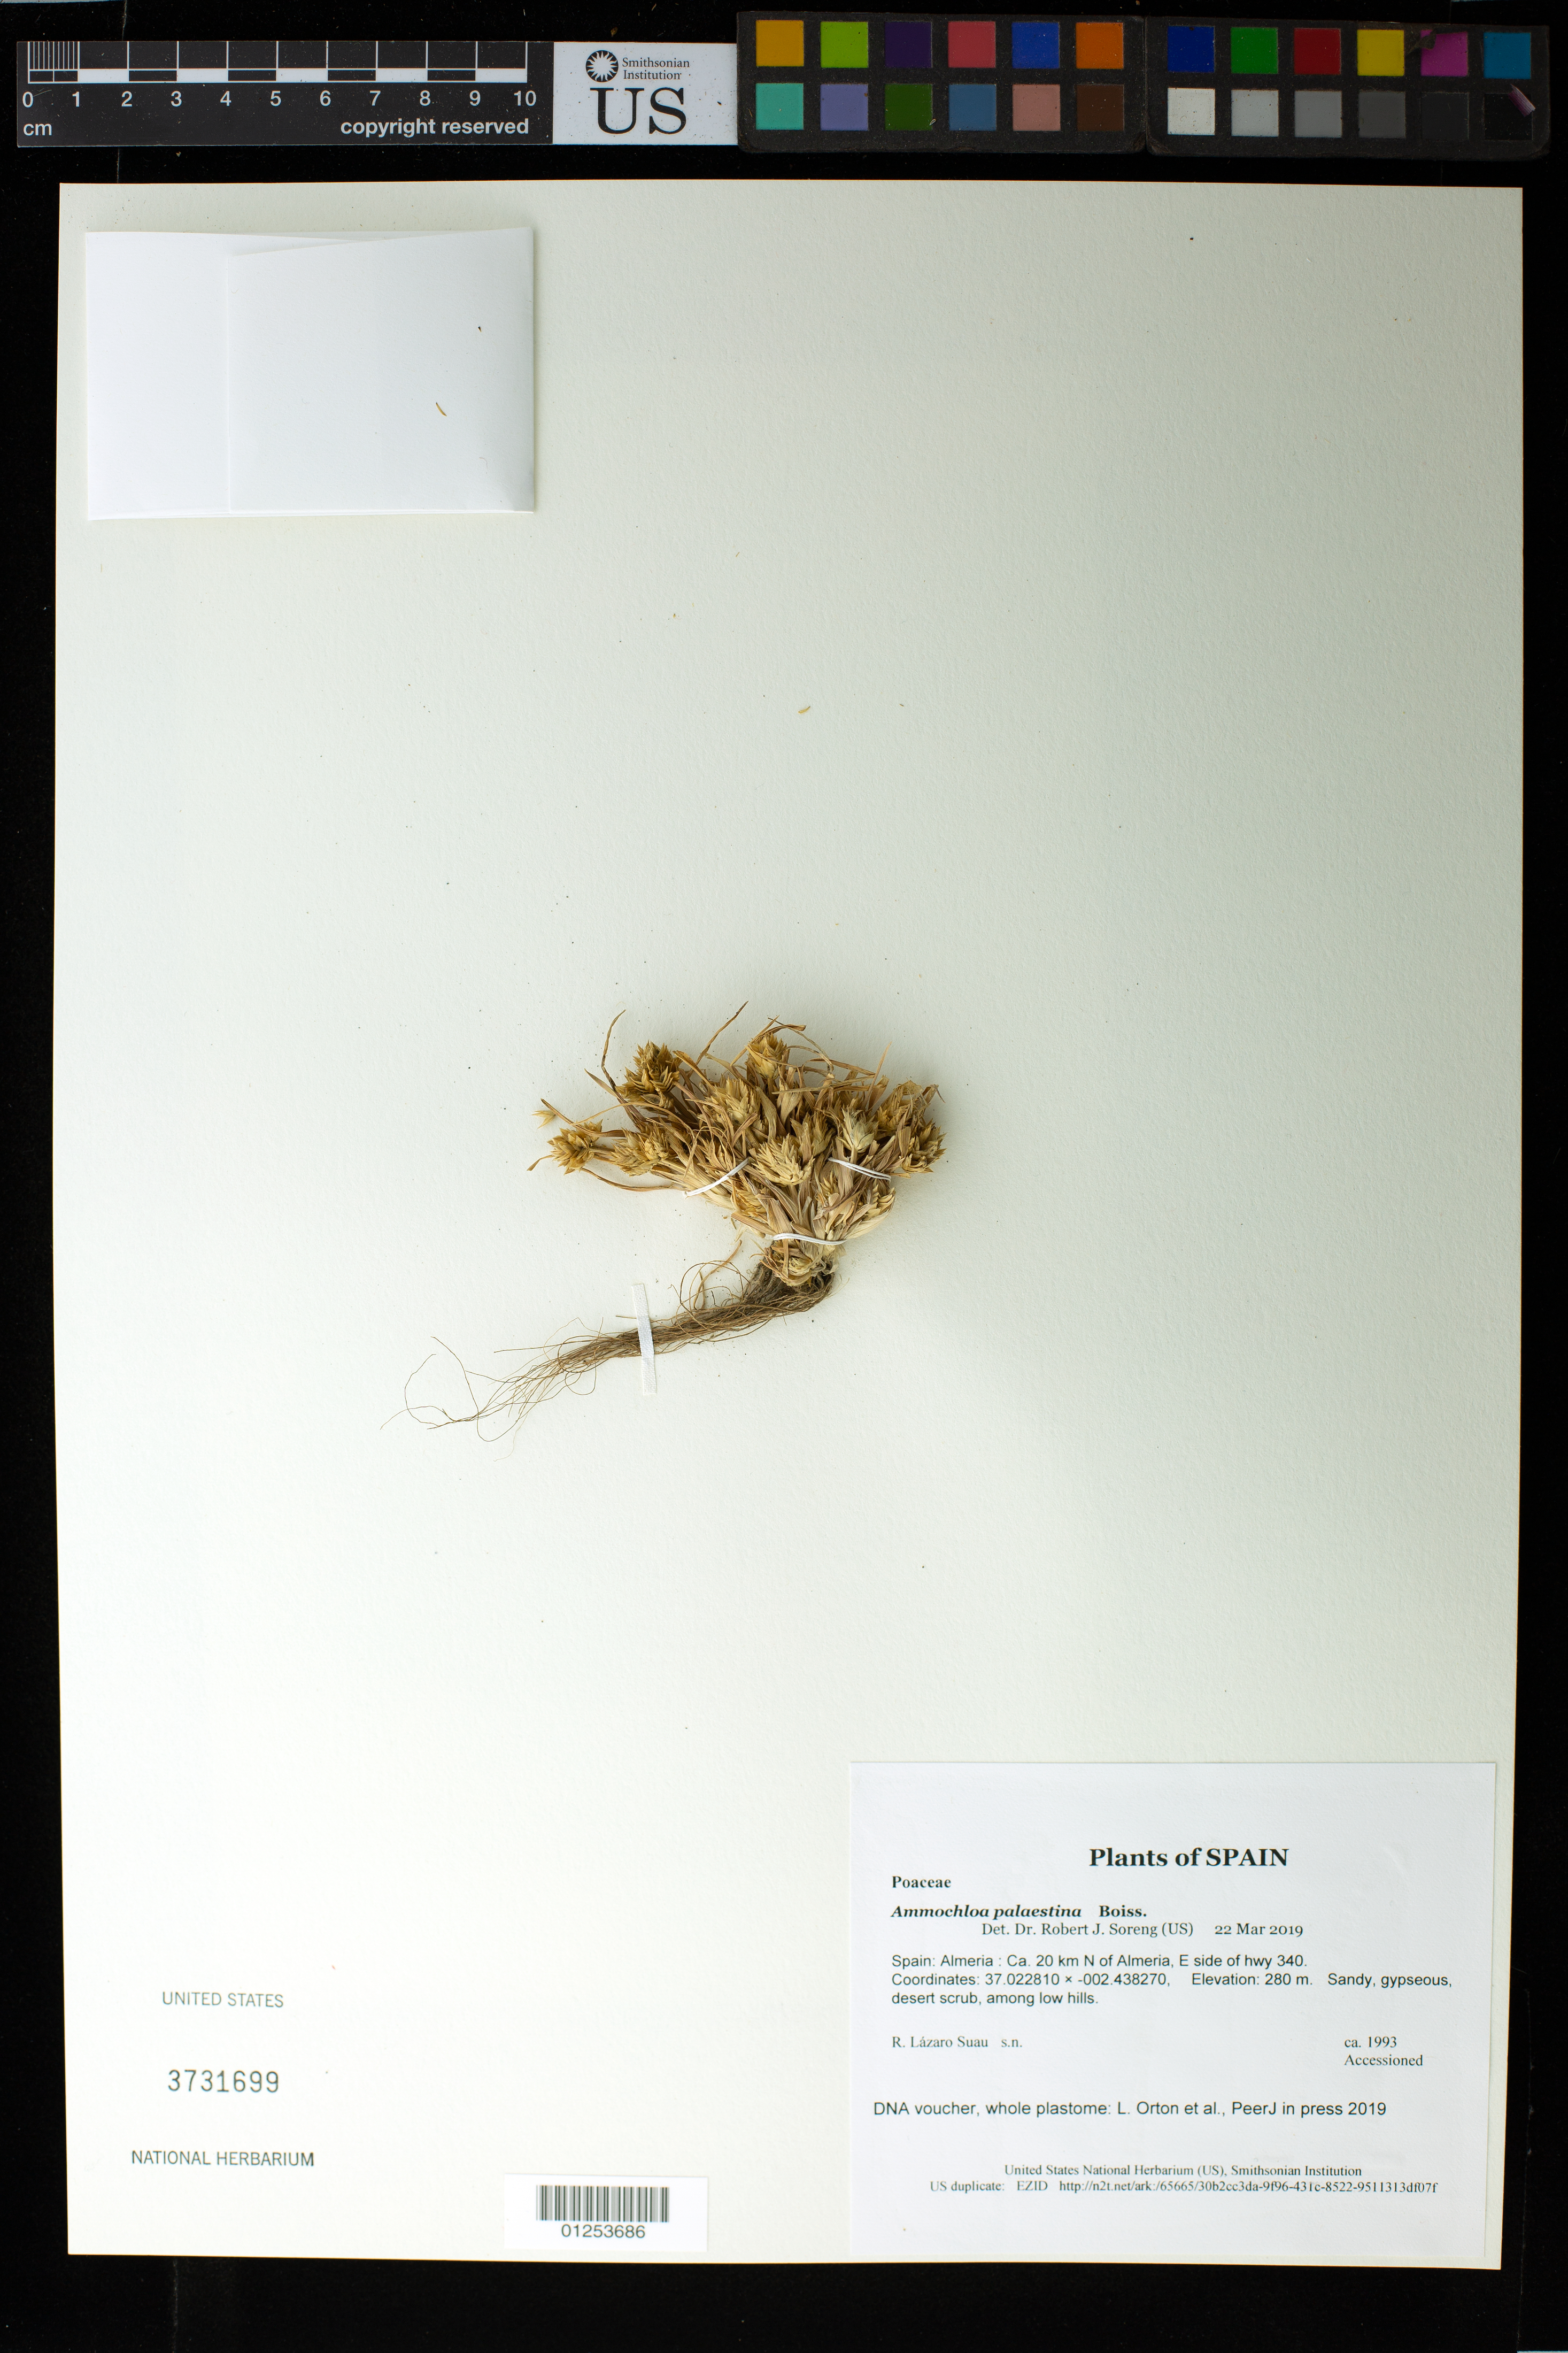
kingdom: Plantae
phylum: Tracheophyta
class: Liliopsida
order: Poales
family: Poaceae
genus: Ammochloa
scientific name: Ammochloa palaestina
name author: Boiss.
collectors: R. Lázaro Suau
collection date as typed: ca. 1993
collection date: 1993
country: Spain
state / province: Andalucia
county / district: Almeria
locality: Ca. 20 km N of Almeria, E side of hwy 340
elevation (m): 280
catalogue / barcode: US 3731699